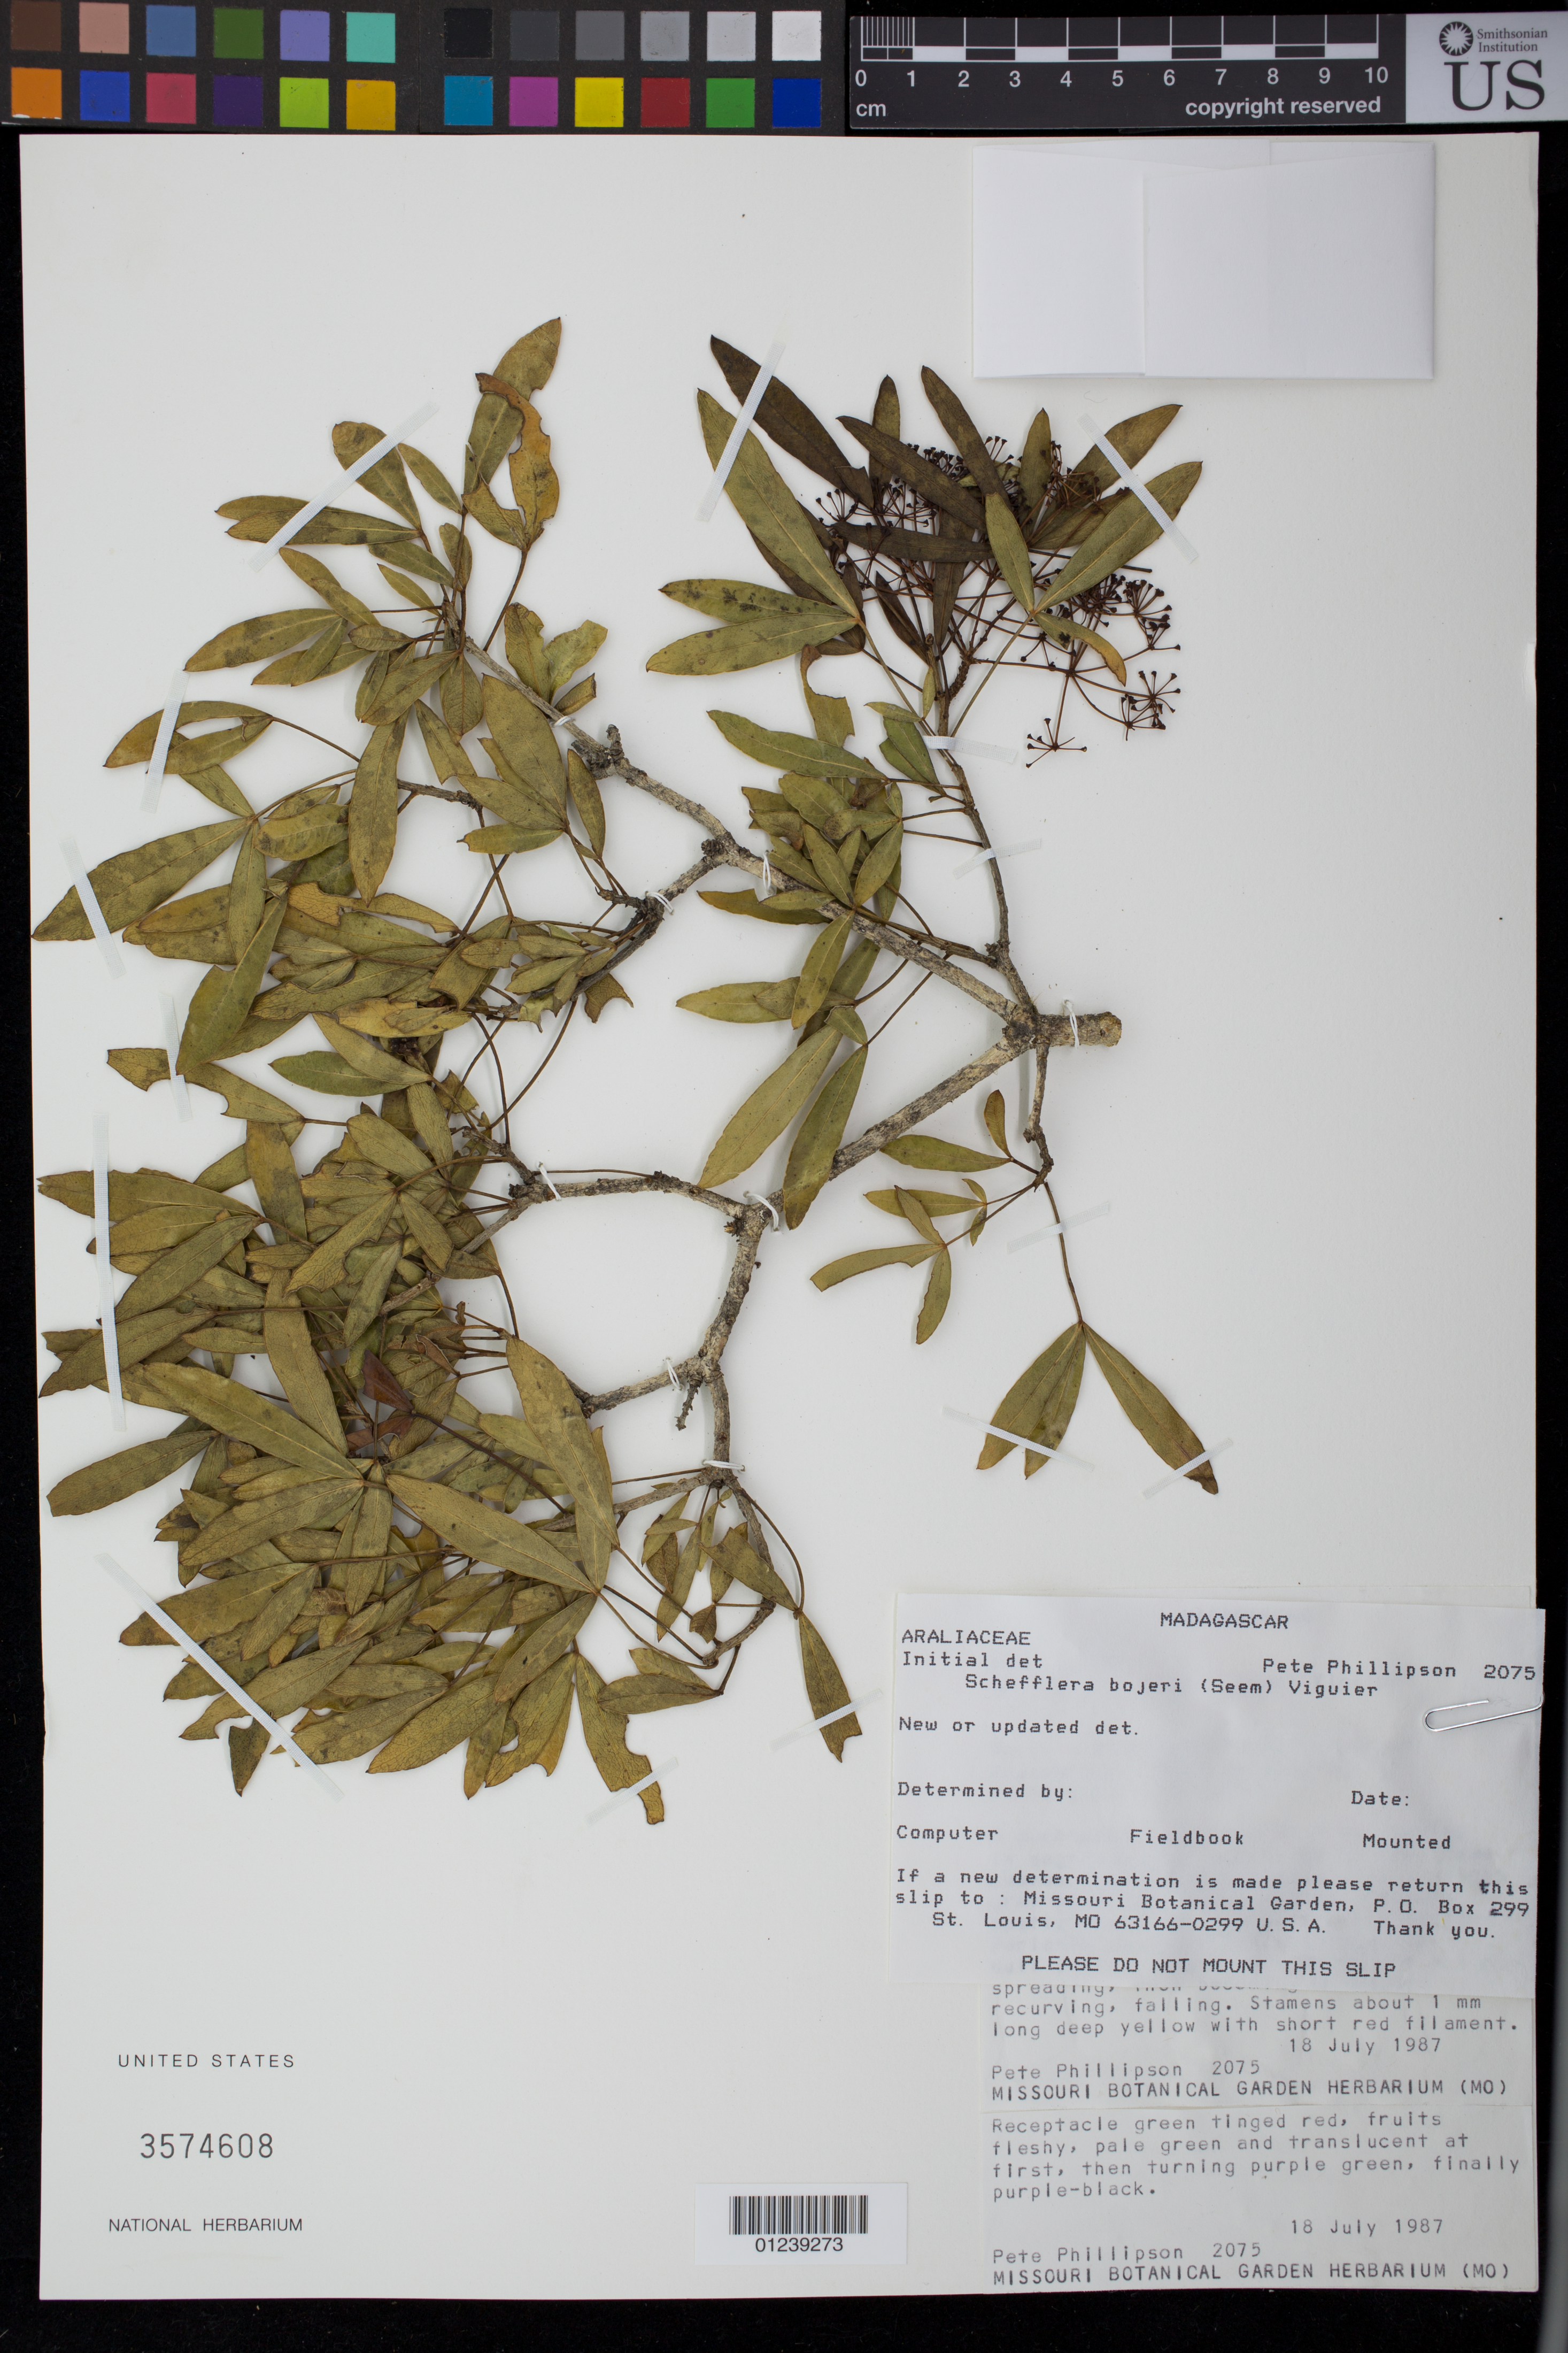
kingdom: Plantae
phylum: Tracheophyta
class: Magnoliopsida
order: Apiales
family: Araliaceae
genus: Schefflera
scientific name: Schefflera bojeri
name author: (Seem.) R. Vig.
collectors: P. B. Phillipson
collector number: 2075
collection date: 1987-07-18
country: Madagascar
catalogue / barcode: US 3574608